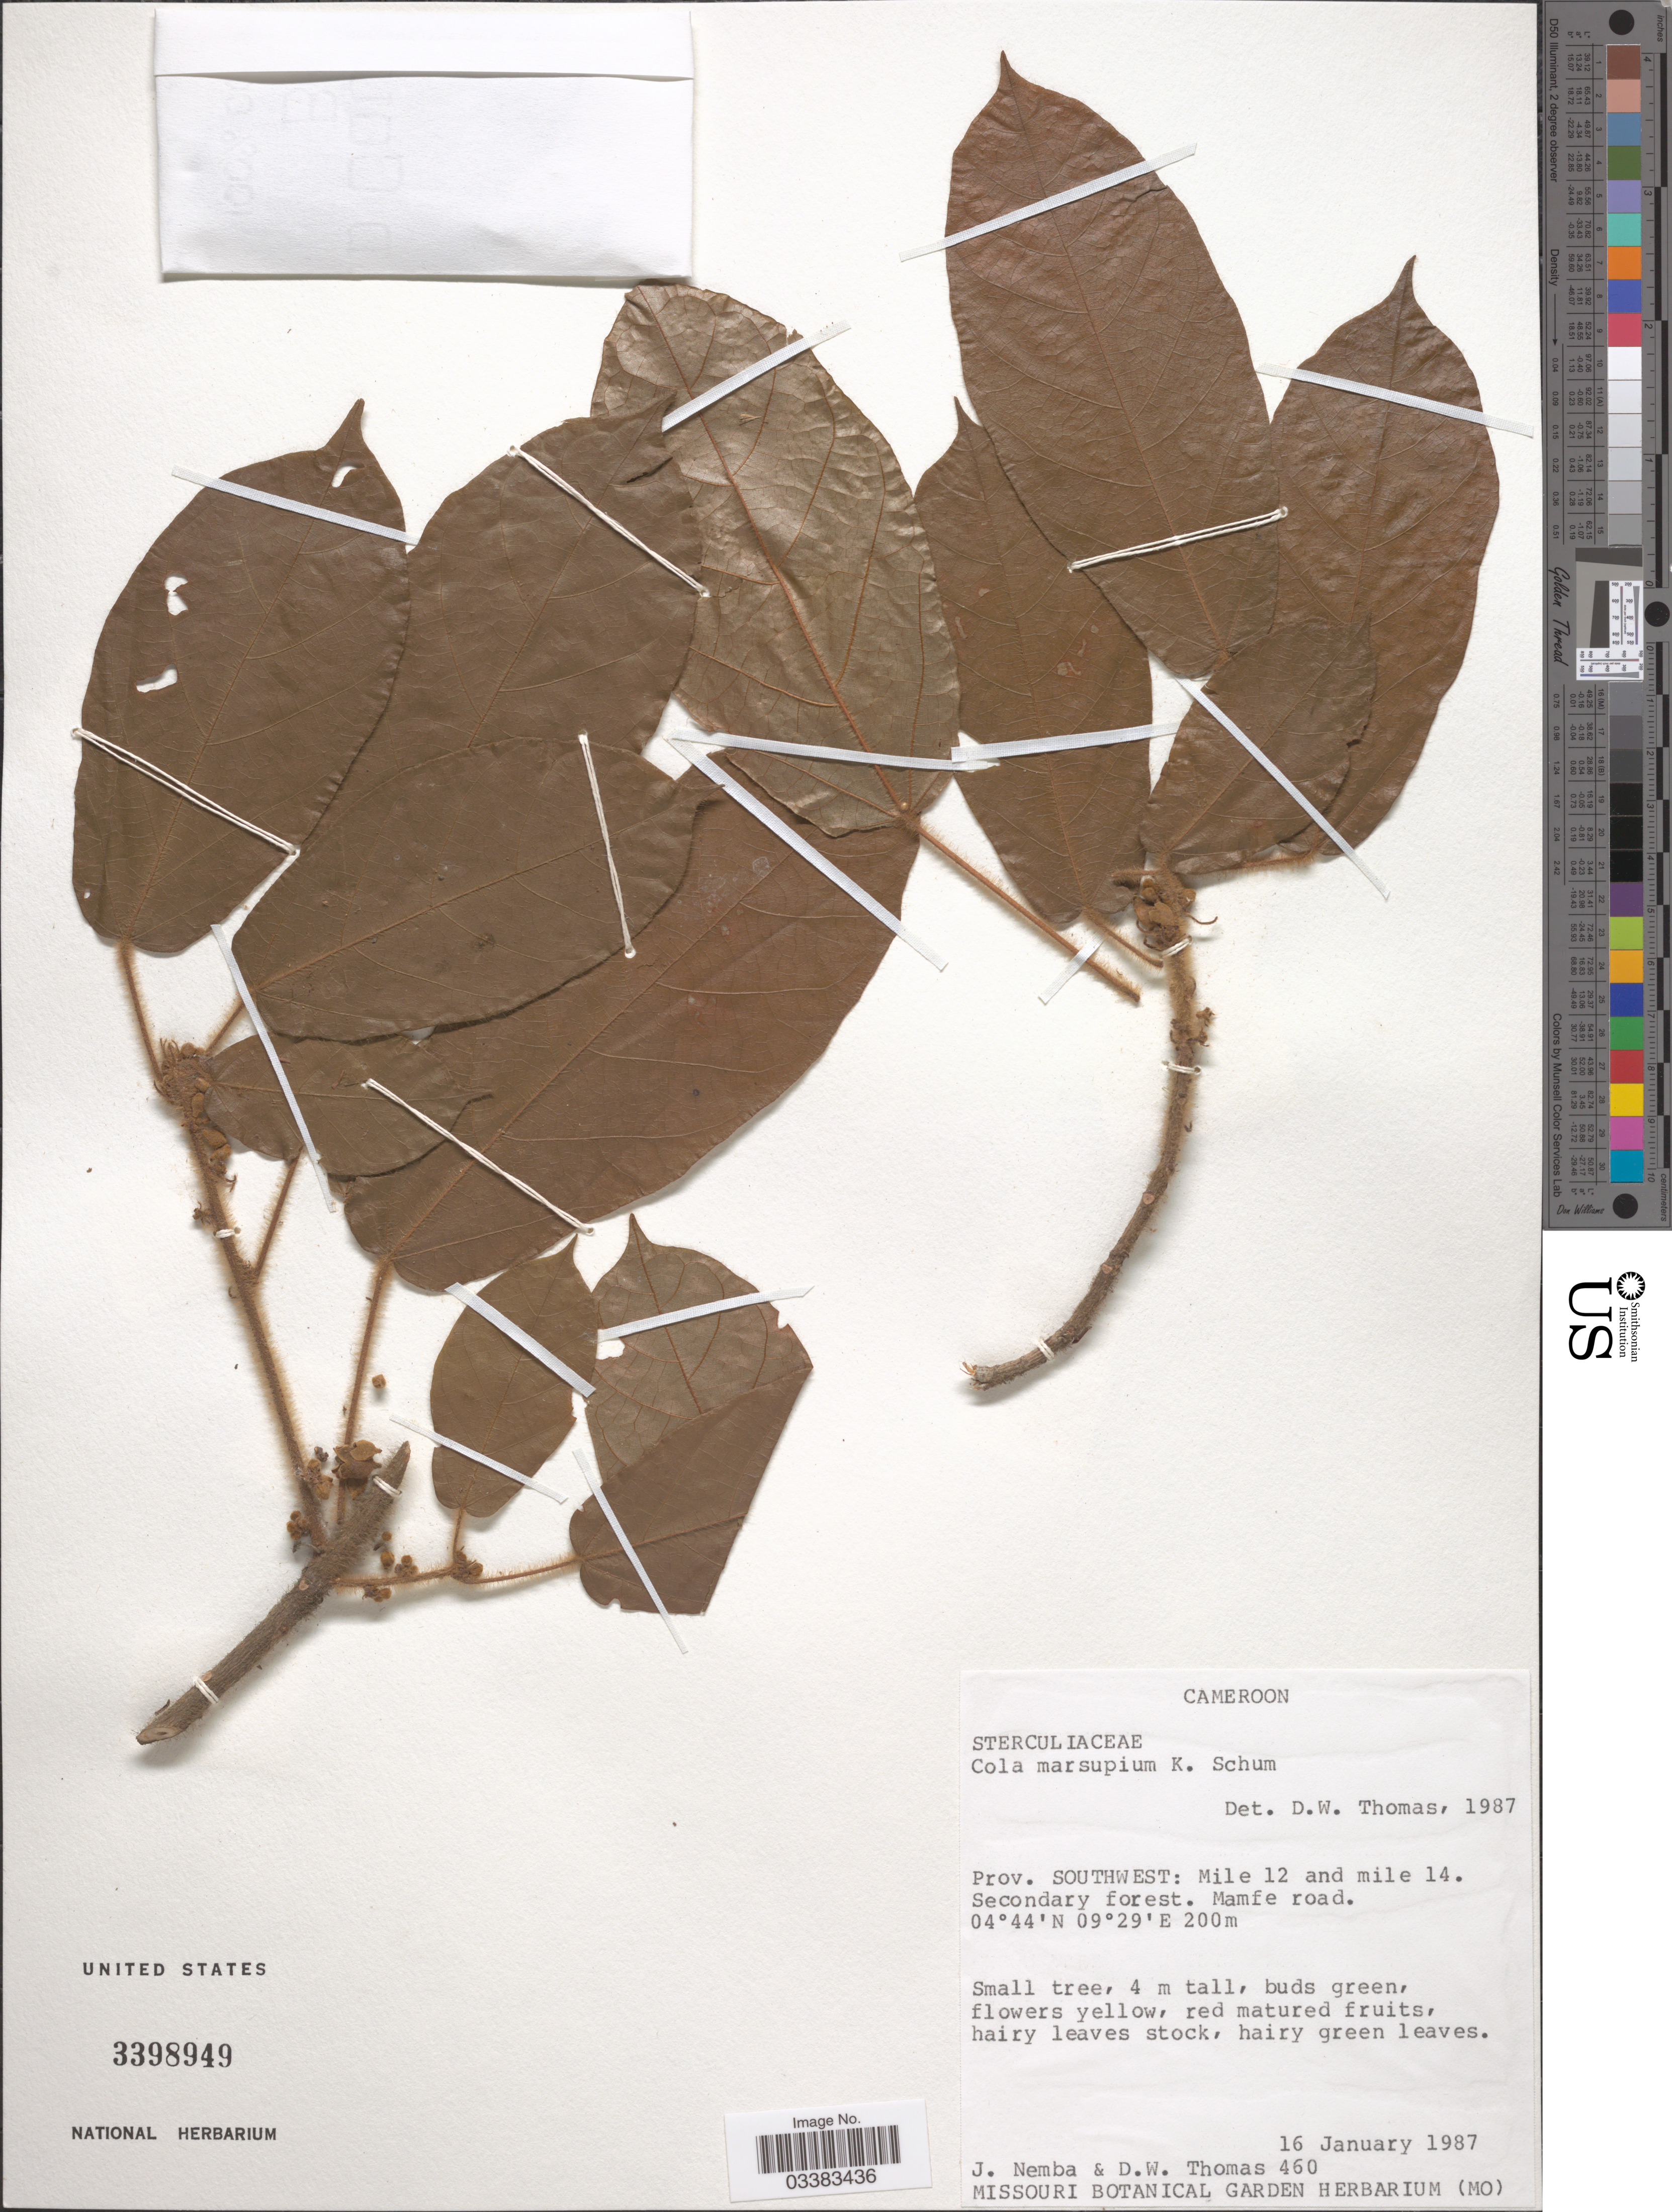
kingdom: Plantae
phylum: Tracheophyta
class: Magnoliopsida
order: Malvales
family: Malvaceae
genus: Cola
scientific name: Cola marsupium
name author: K. Schum.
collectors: J. Nemba & D. W. Thomas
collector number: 460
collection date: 1987-01-16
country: Cameroon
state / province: Sud-Ouest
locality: Prov. Southwest: Mile 12 and mile 14. Secondary forest. Mamfe road.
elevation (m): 200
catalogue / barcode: US 3398949